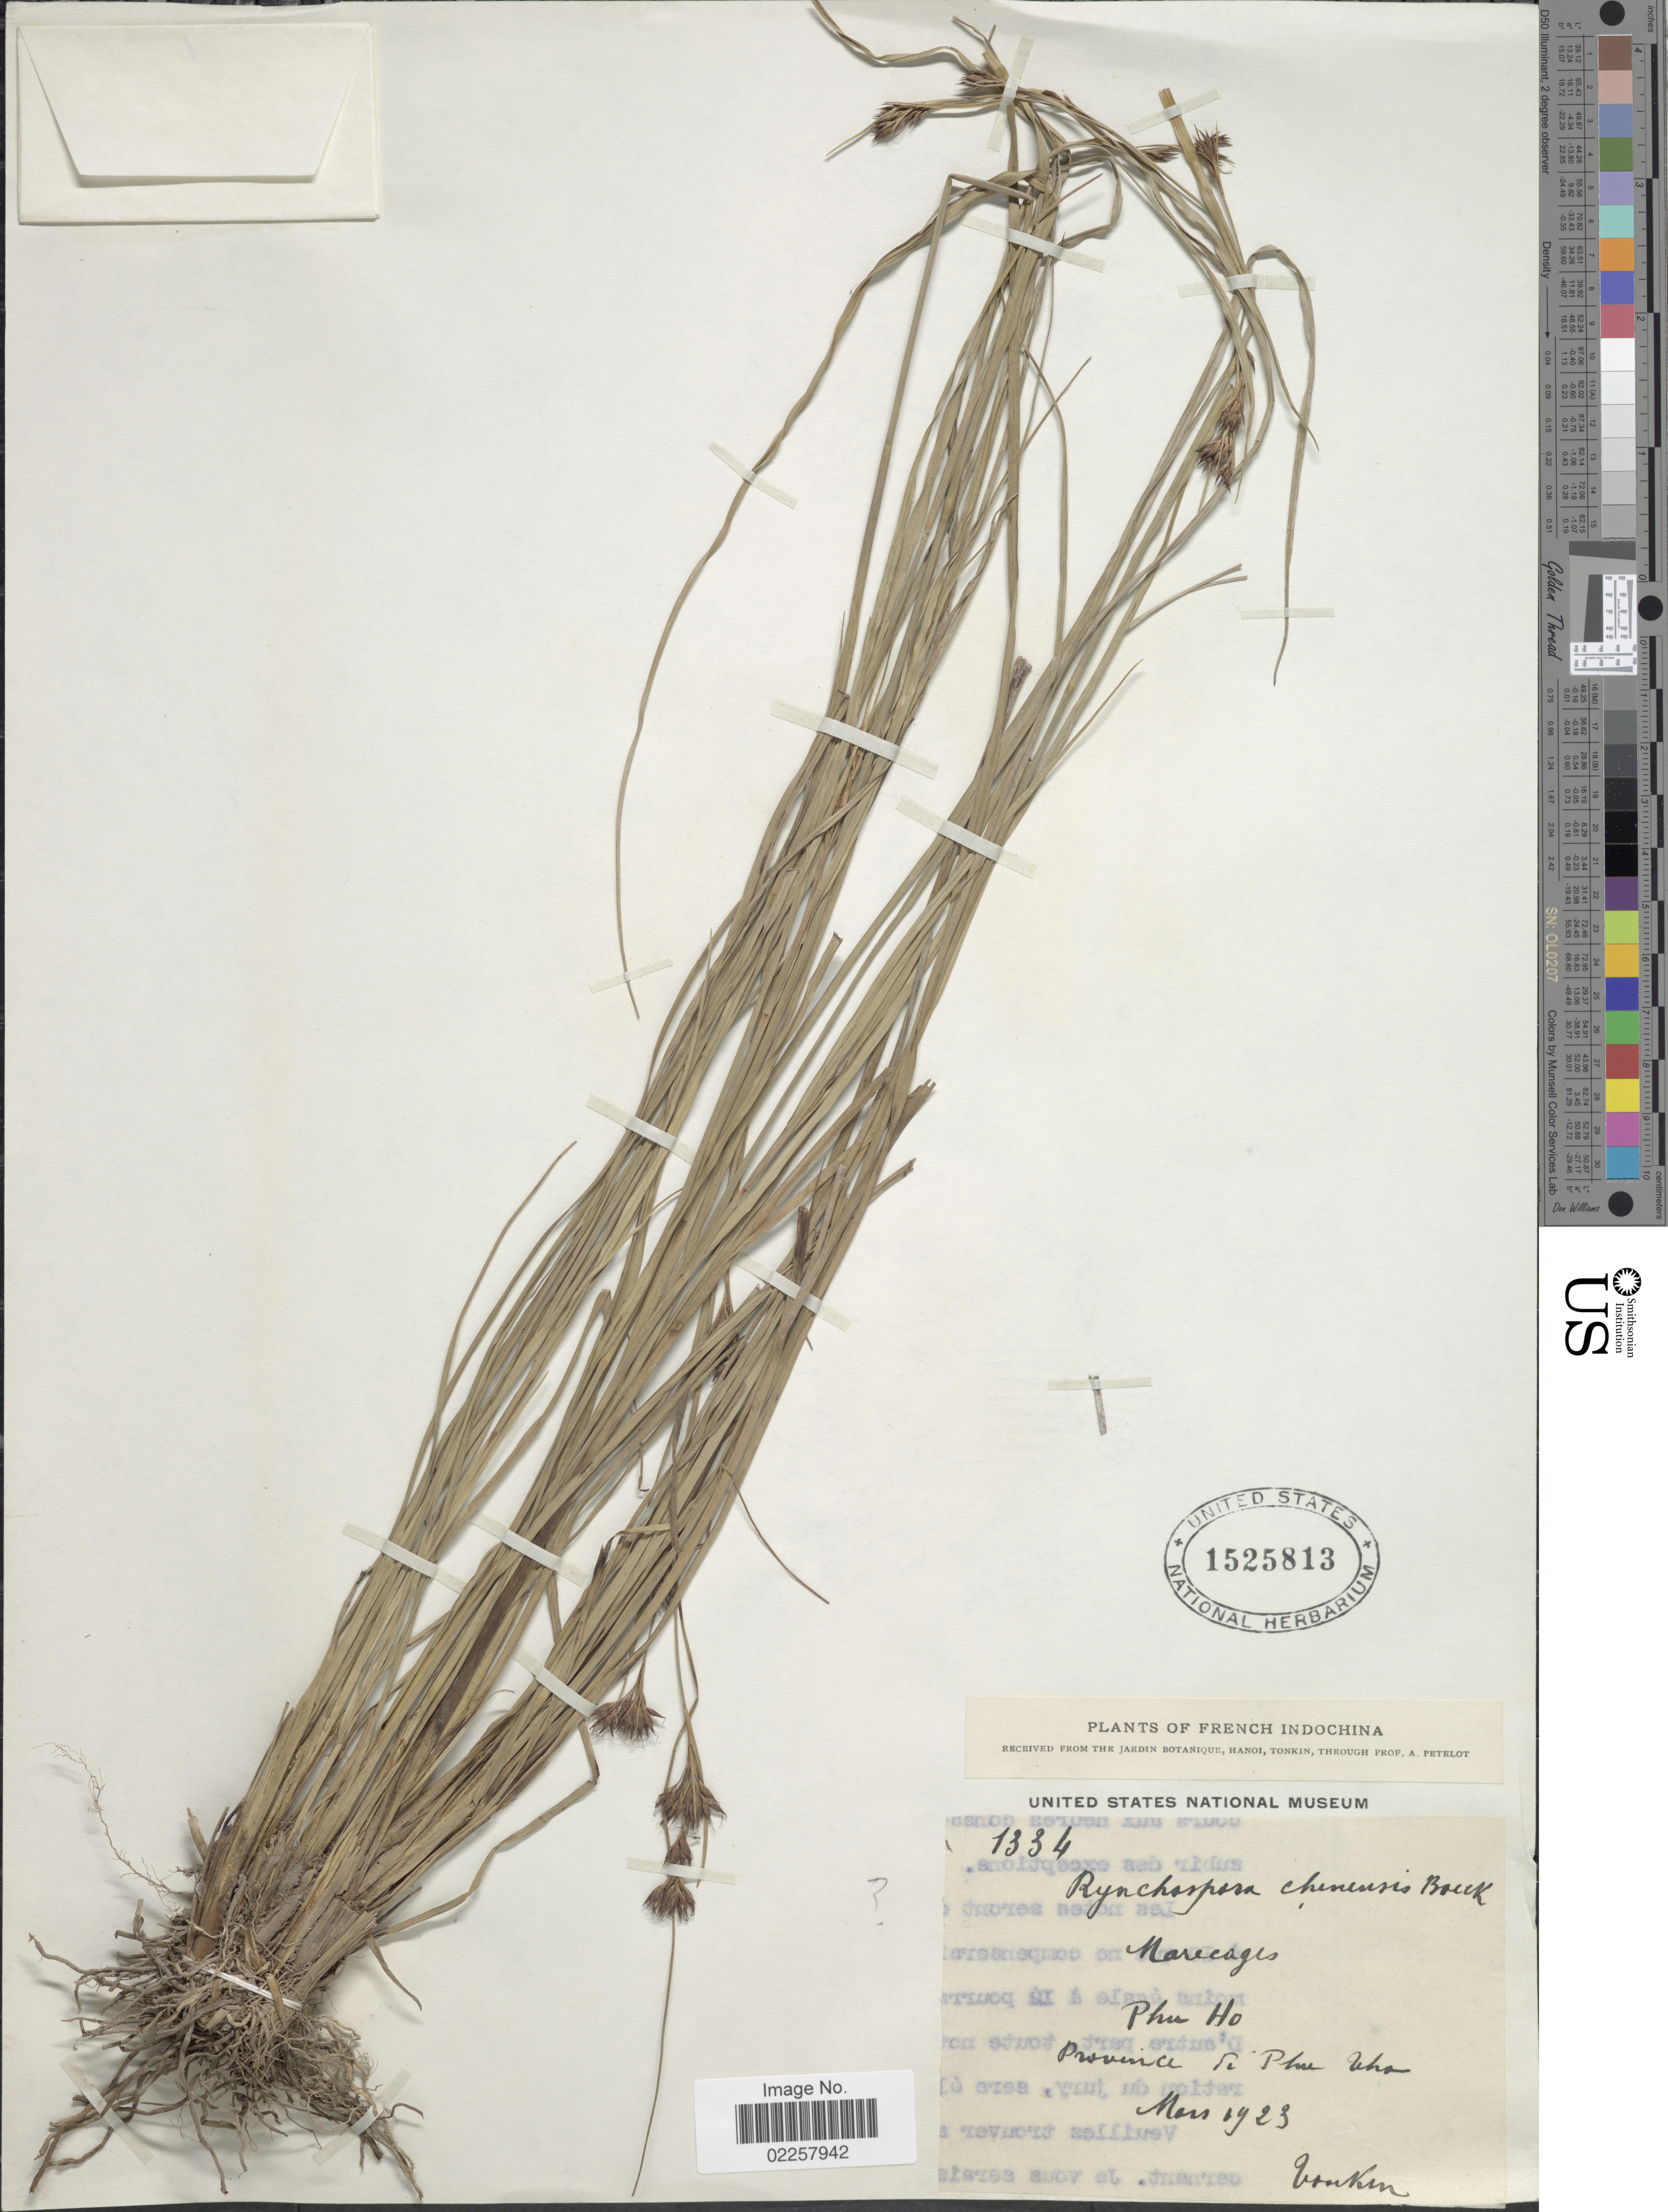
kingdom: Plantae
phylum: Tracheophyta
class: Liliopsida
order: Poales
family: Cyperaceae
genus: Rhynchospora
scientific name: Rhynchospora chinensis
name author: Nees & Meyen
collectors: A. Petelot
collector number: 1334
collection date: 1923-03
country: Vietnam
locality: Tonkin. Marecages, Phu Ho, Province de Phu Gha [interpreted]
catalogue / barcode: US 1525813